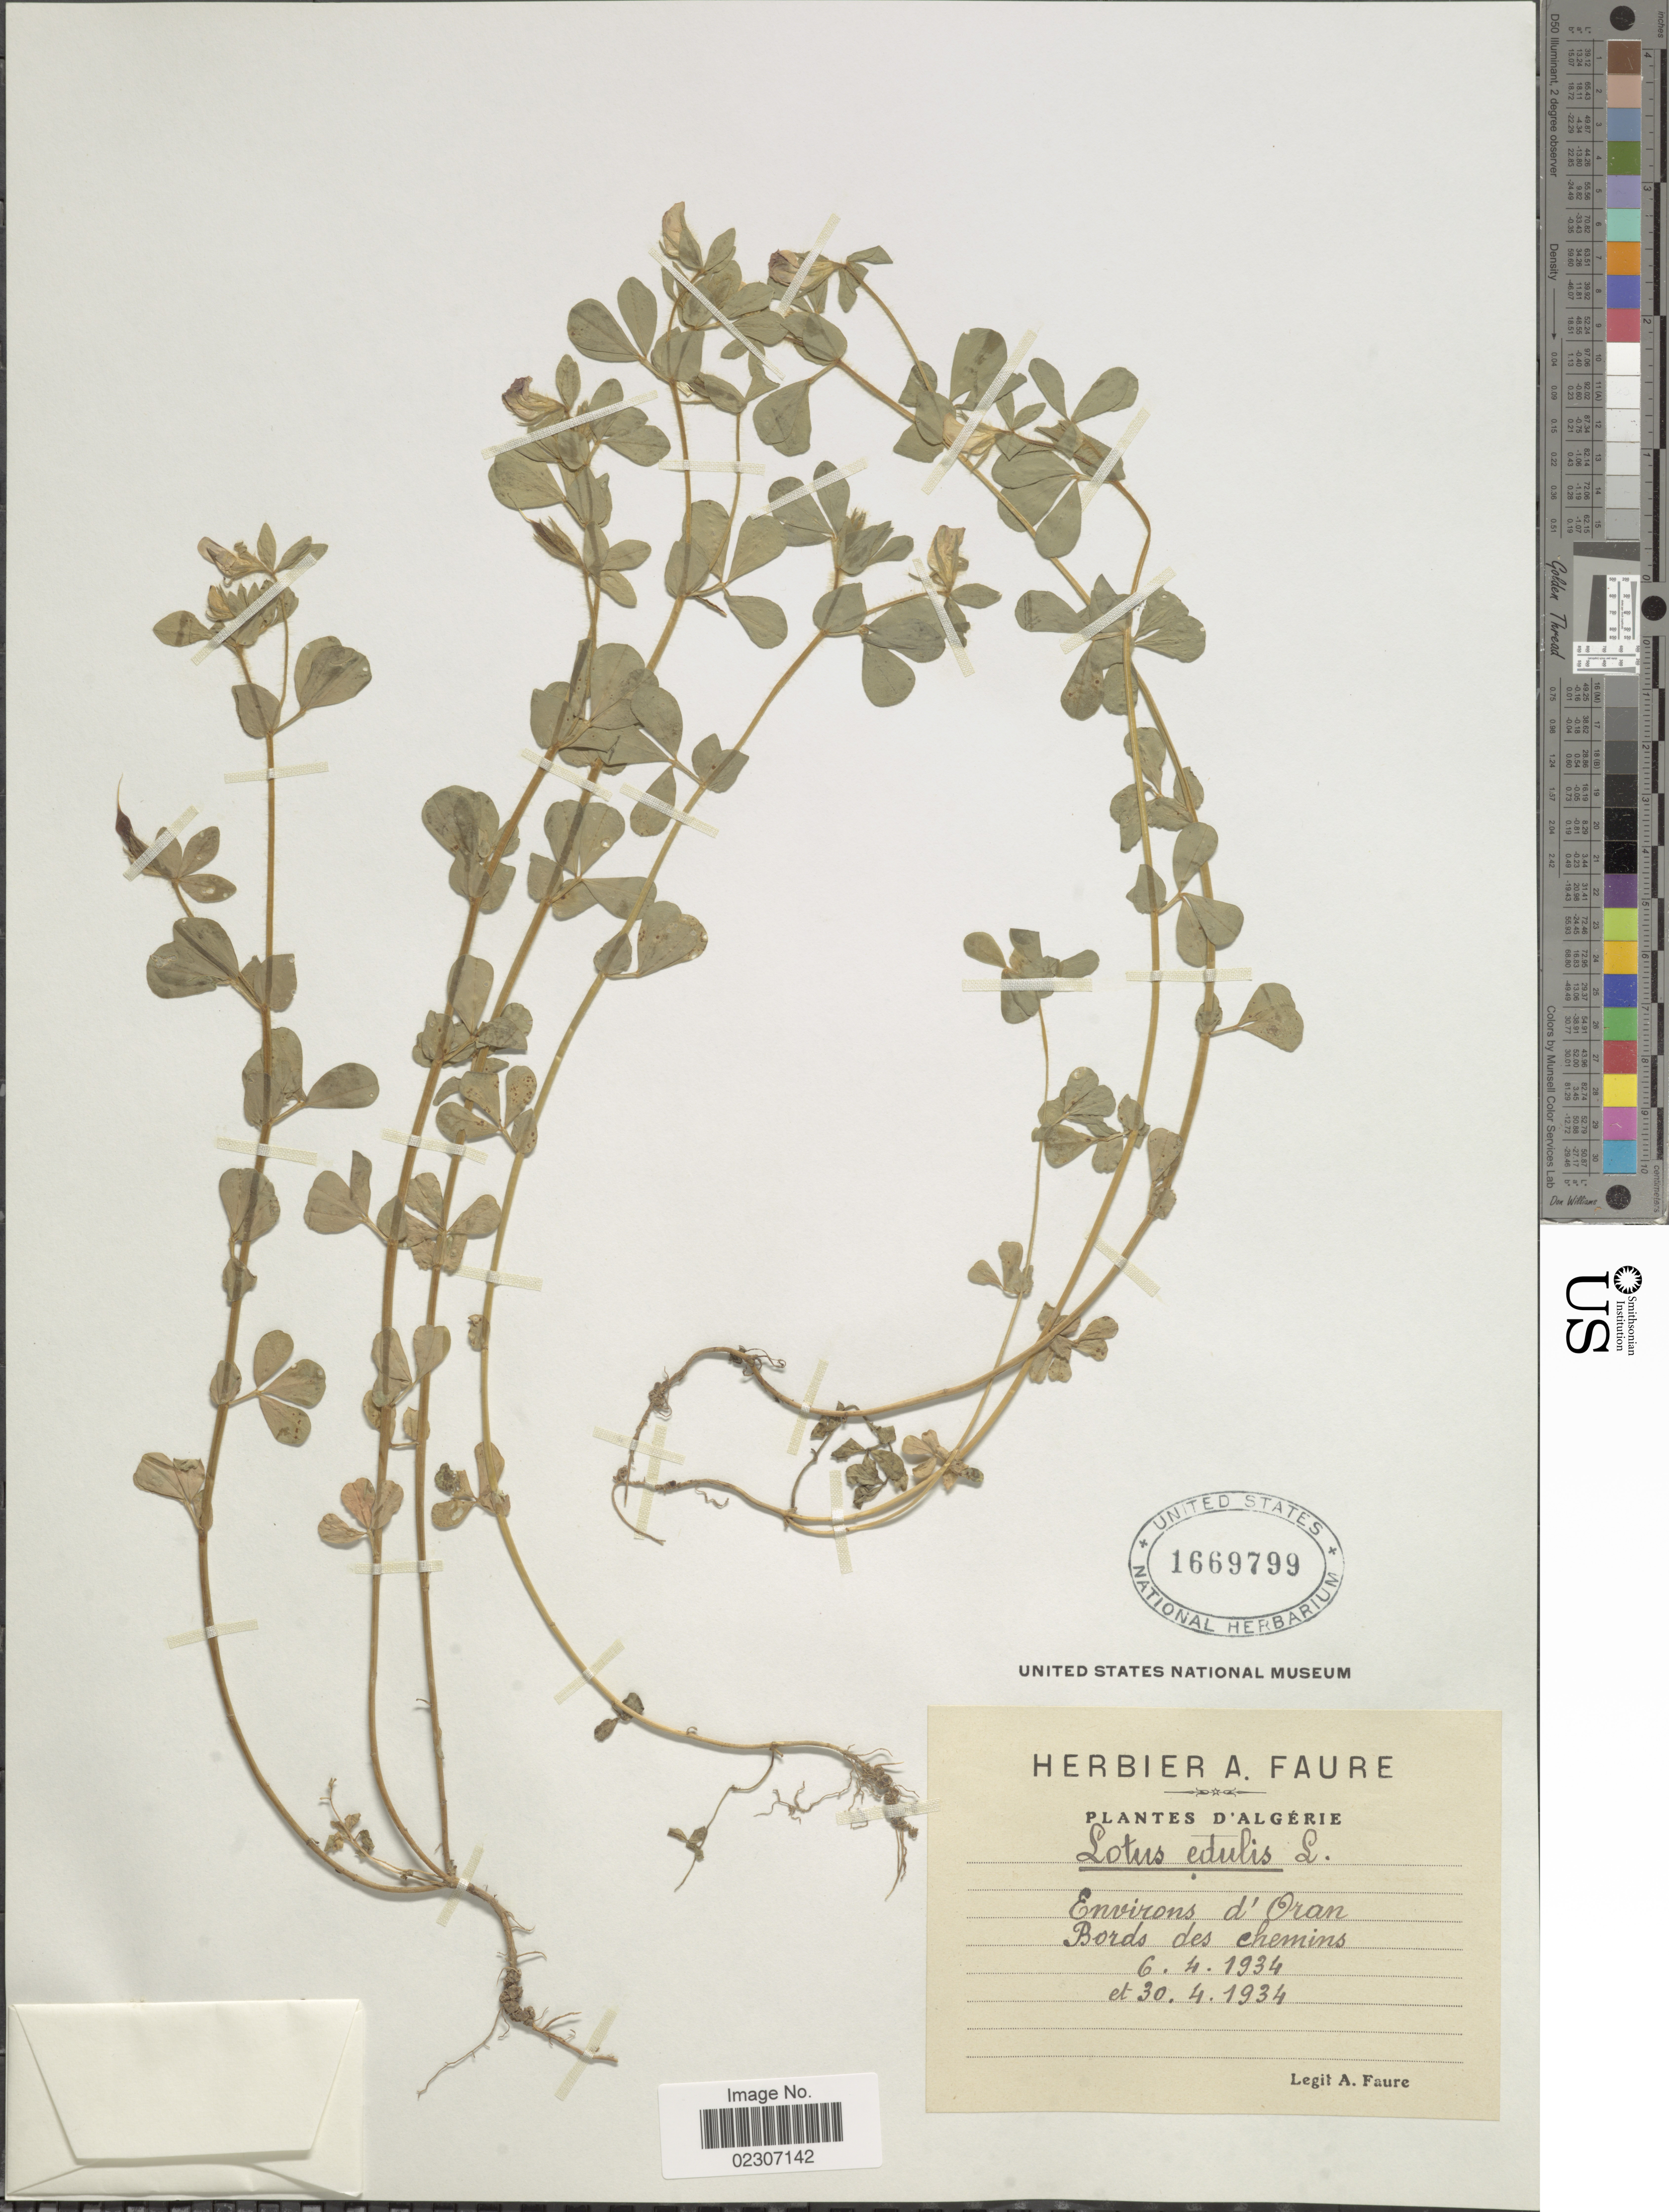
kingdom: Plantae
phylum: Tracheophyta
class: Magnoliopsida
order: Fabales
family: Fabaceae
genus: Lotus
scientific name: Lotus edulis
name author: L.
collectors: A. Faure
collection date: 1934-04-06/1934-04-30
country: Algeria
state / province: Oran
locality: Algerie, Environs d'Oran. Bords des Chemins.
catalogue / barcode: US 1669799